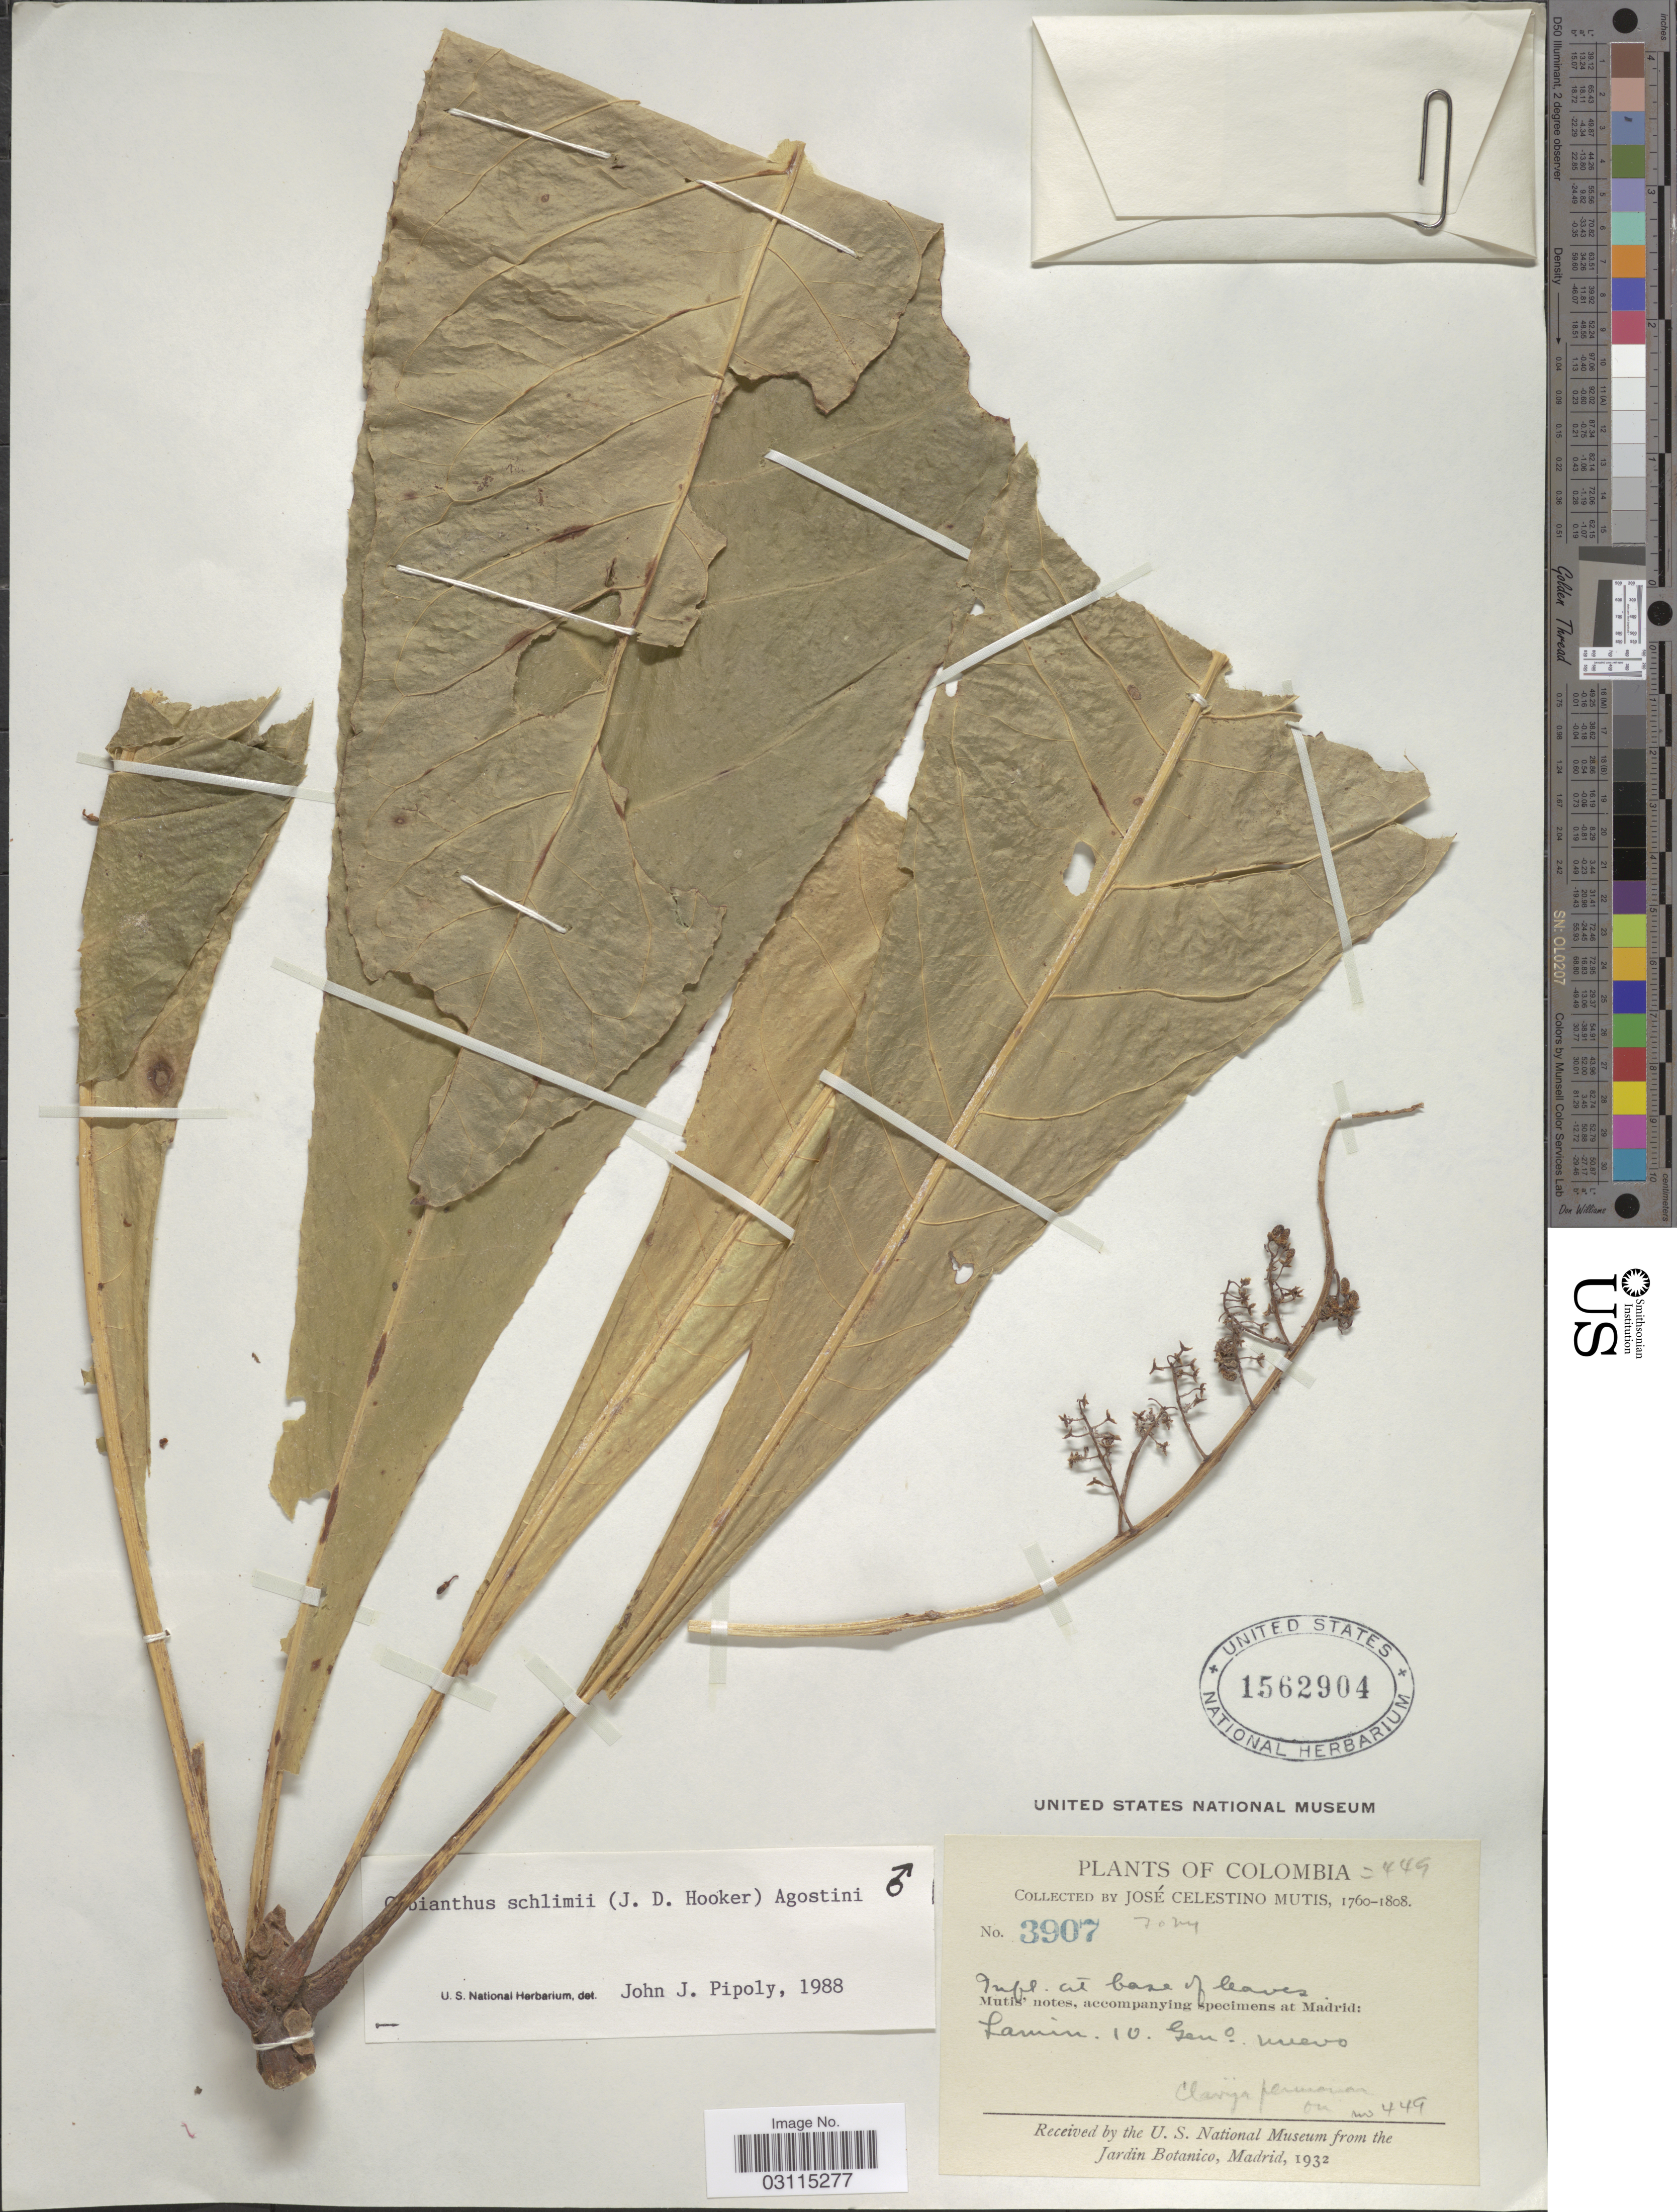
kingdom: Plantae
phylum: Tracheophyta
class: Magnoliopsida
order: Ericales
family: Primulaceae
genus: Cybianthus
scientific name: Cybianthus schlimii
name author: (Hook. f.) G. Agostini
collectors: J. C. B. Mutis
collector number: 3907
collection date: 1760/1808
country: Colombia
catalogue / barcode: US 1562904